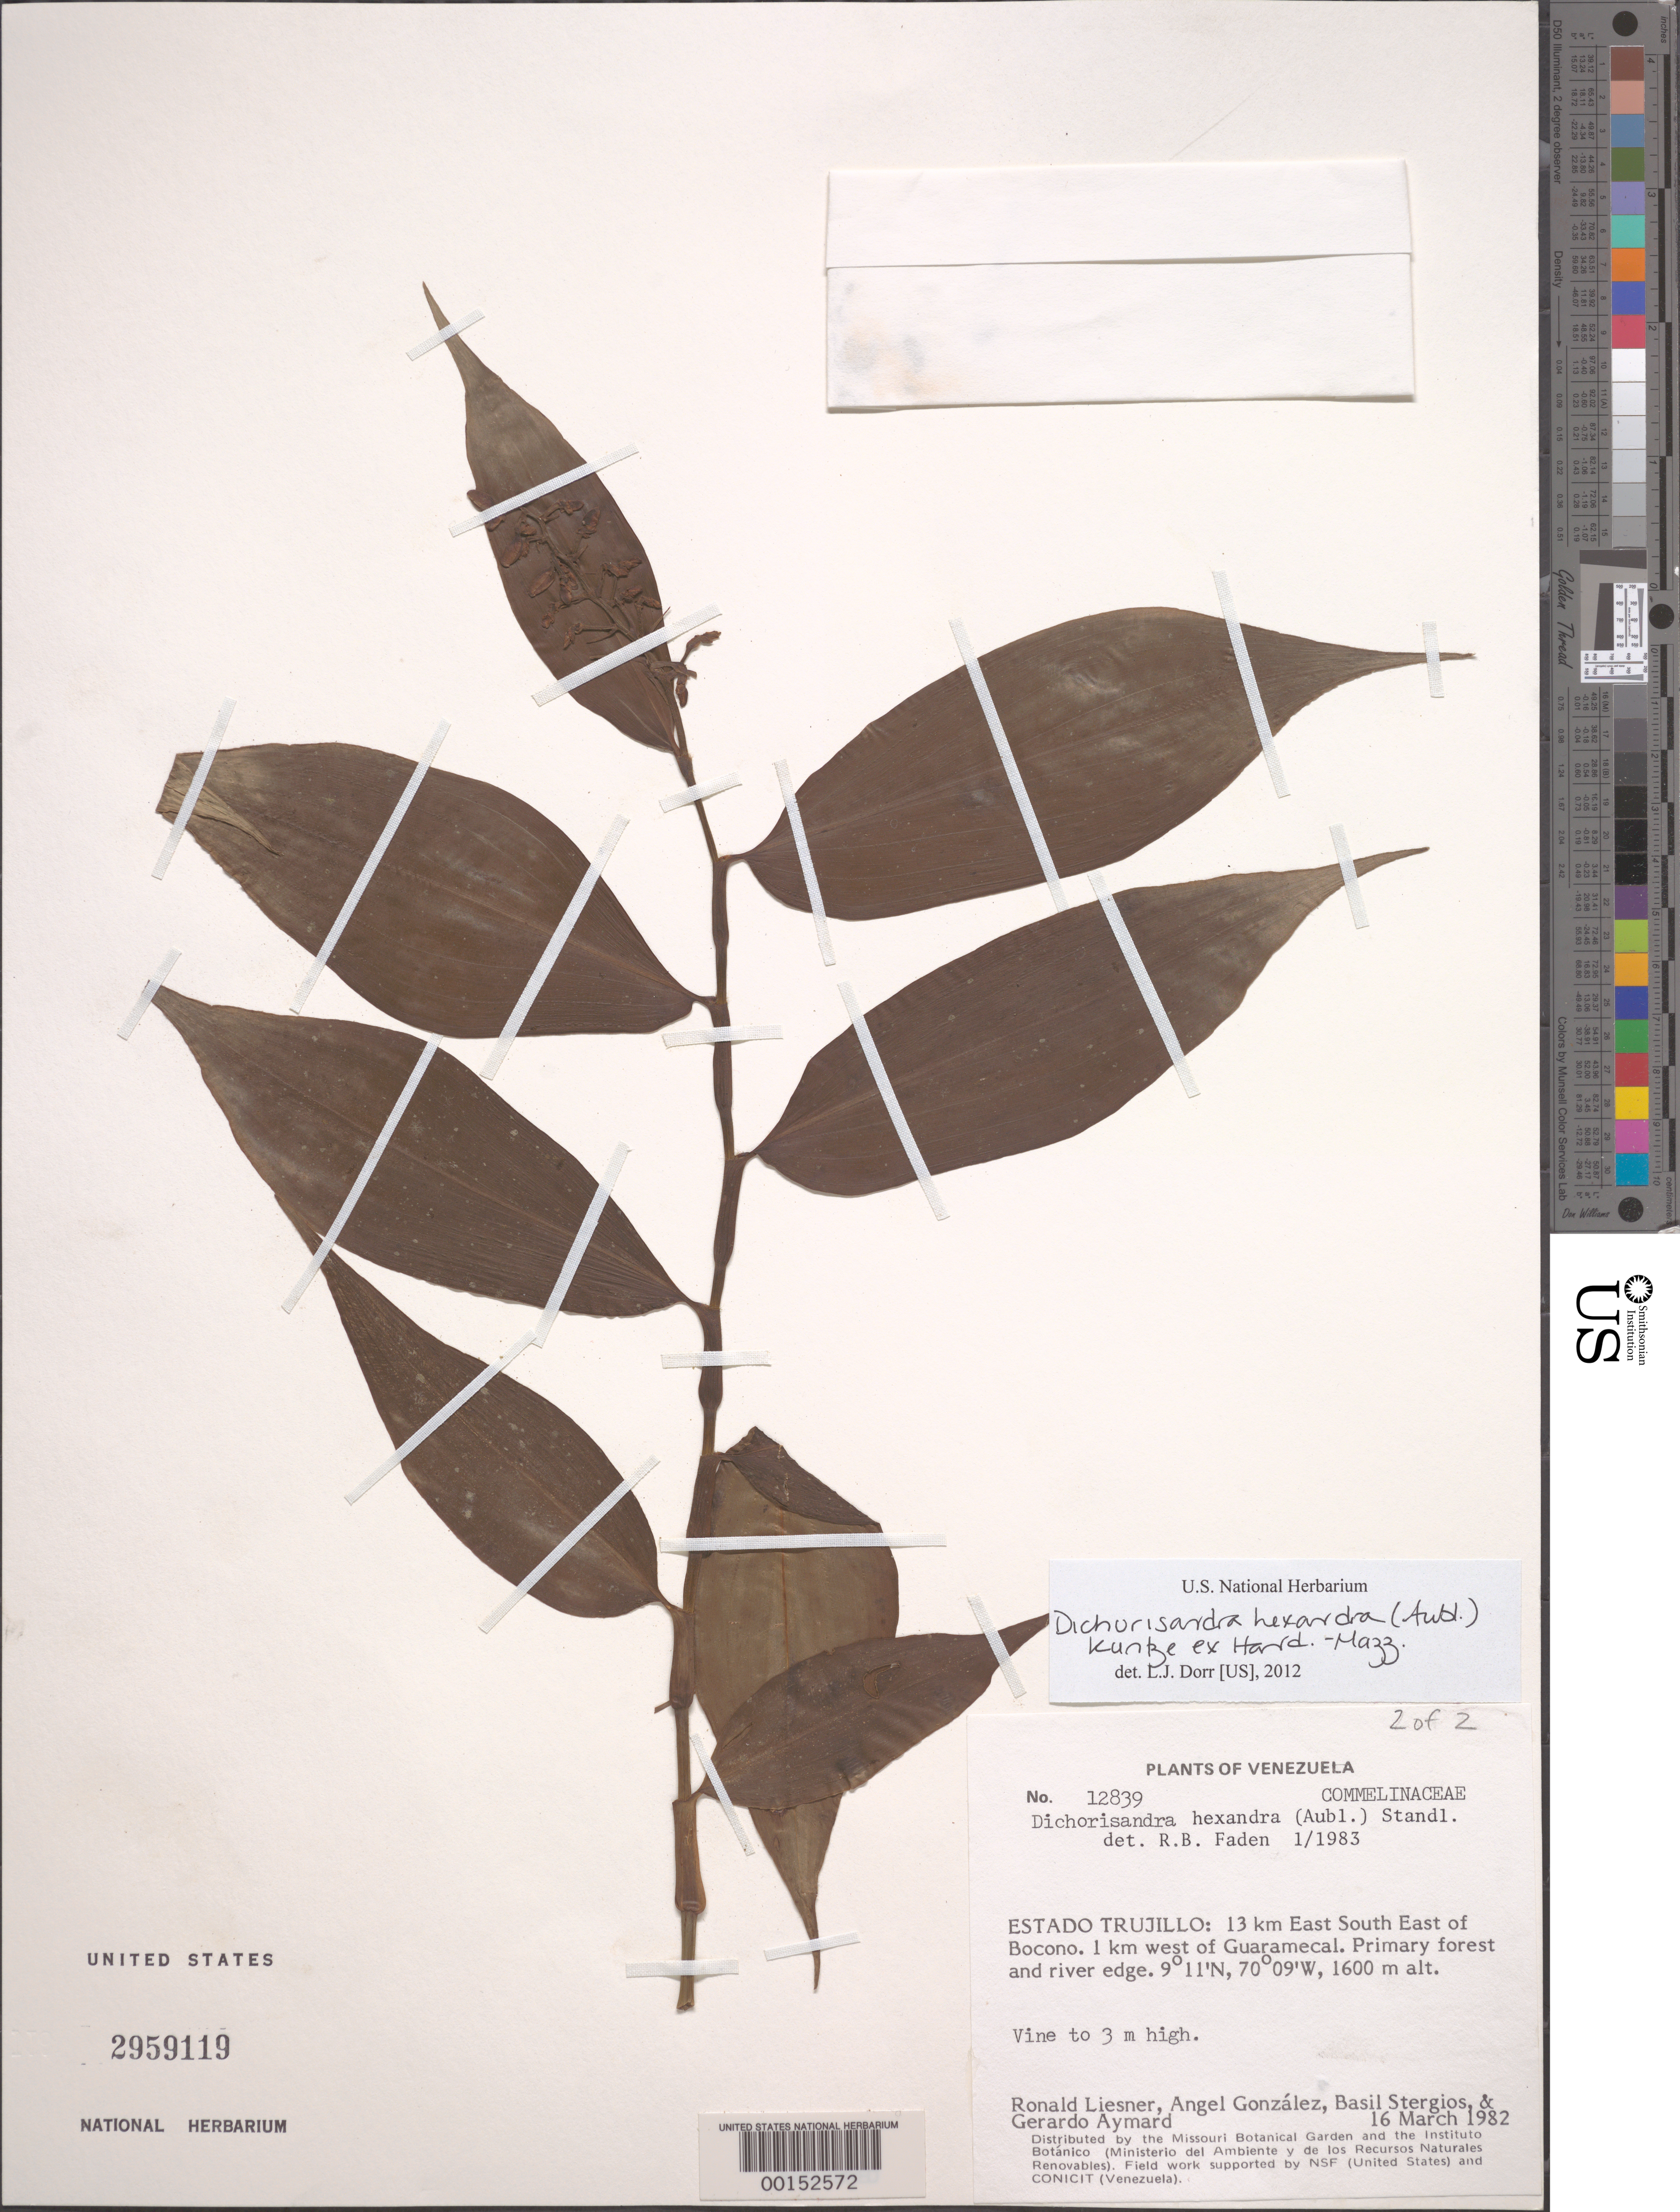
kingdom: Plantae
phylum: Tracheophyta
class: Liliopsida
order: Commelinales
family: Commelinaceae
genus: Dichorisandra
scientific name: Dichorisandra hexandra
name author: (Aubl.) Standl.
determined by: Faden, Robert B., (US), Smithsonian Institution - National Museum of Natural History (UNITED STATES)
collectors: R. L. Liesner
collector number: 12839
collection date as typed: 16 Mar 1982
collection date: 1982-03-16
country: Venezuela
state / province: Trujillo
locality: Ese of bocono, w of guaramecal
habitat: Primary forest; riverbank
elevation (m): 1600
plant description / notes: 2 of 2. Sheet 1 USNM No.: 3351322; barcode: 00593218.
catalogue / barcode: US 2959119